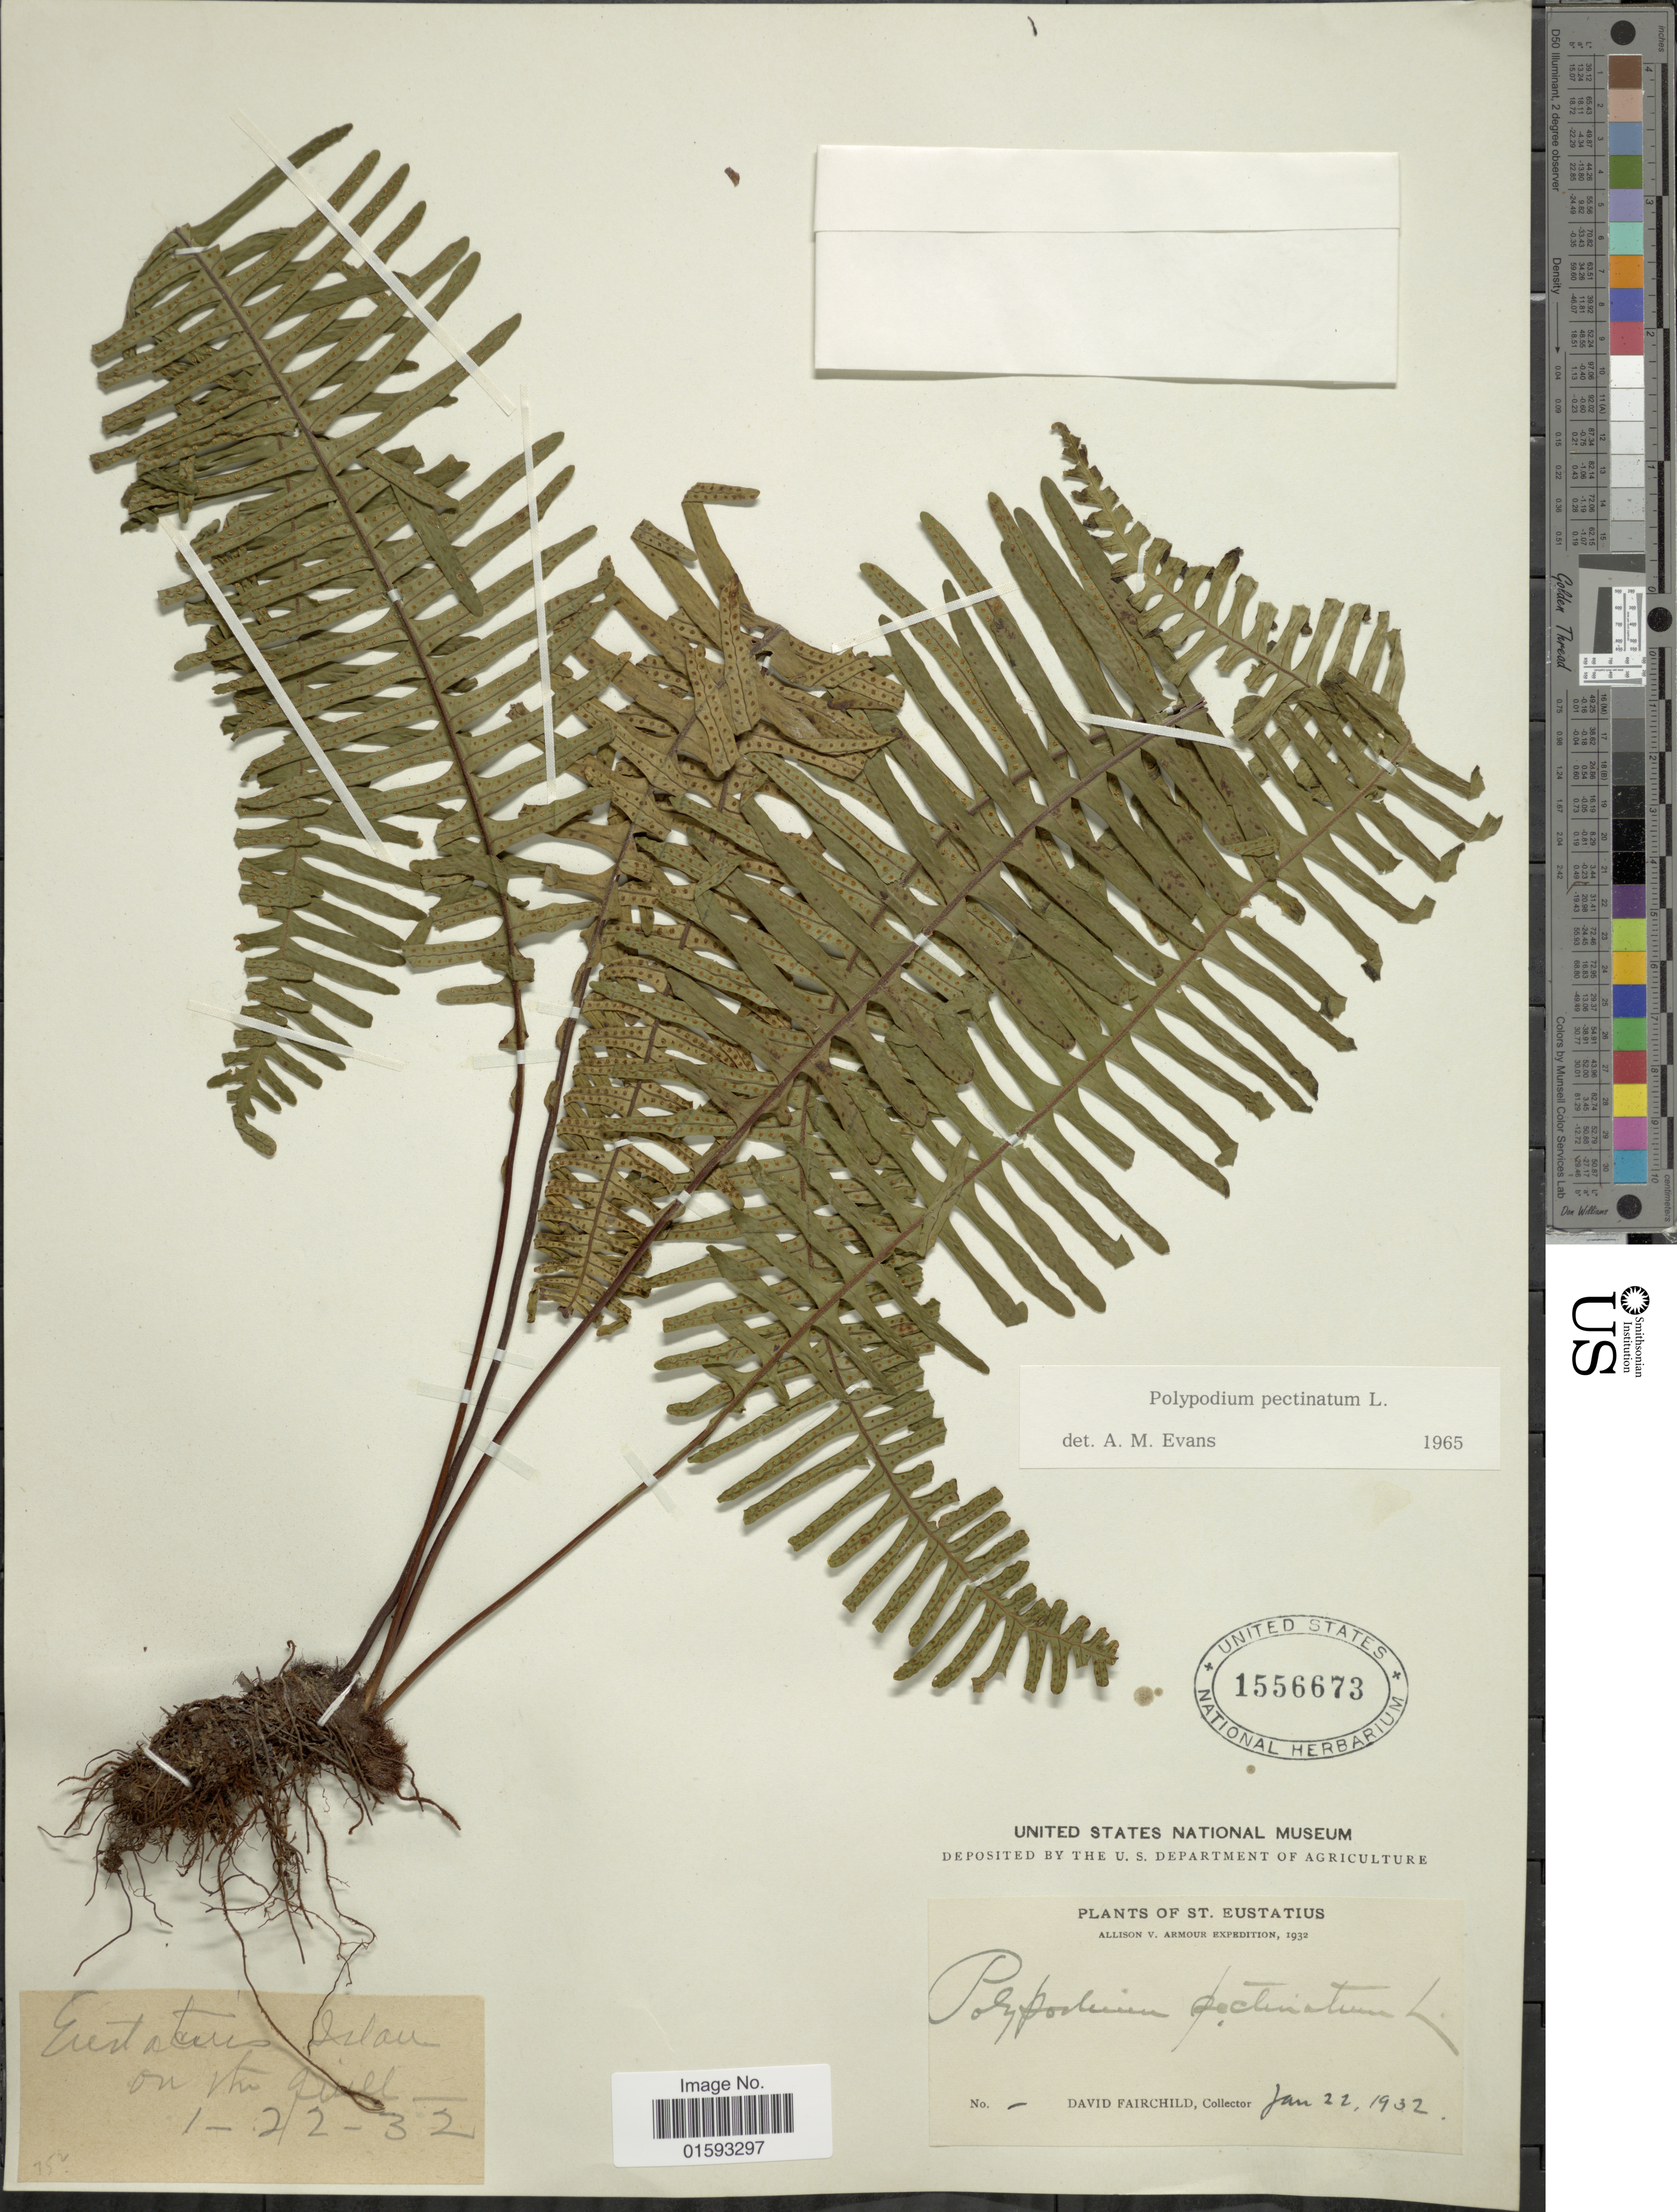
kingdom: Plantae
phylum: Tracheophyta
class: Polypodiopsida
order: Polypodiales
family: Polypodiaceae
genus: Pecluma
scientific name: Pecluma pectinata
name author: (L.) M.G. Price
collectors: D. Fairchild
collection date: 1932-01-22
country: Netherlands Antilles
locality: St. Eustatius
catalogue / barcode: US 1556673